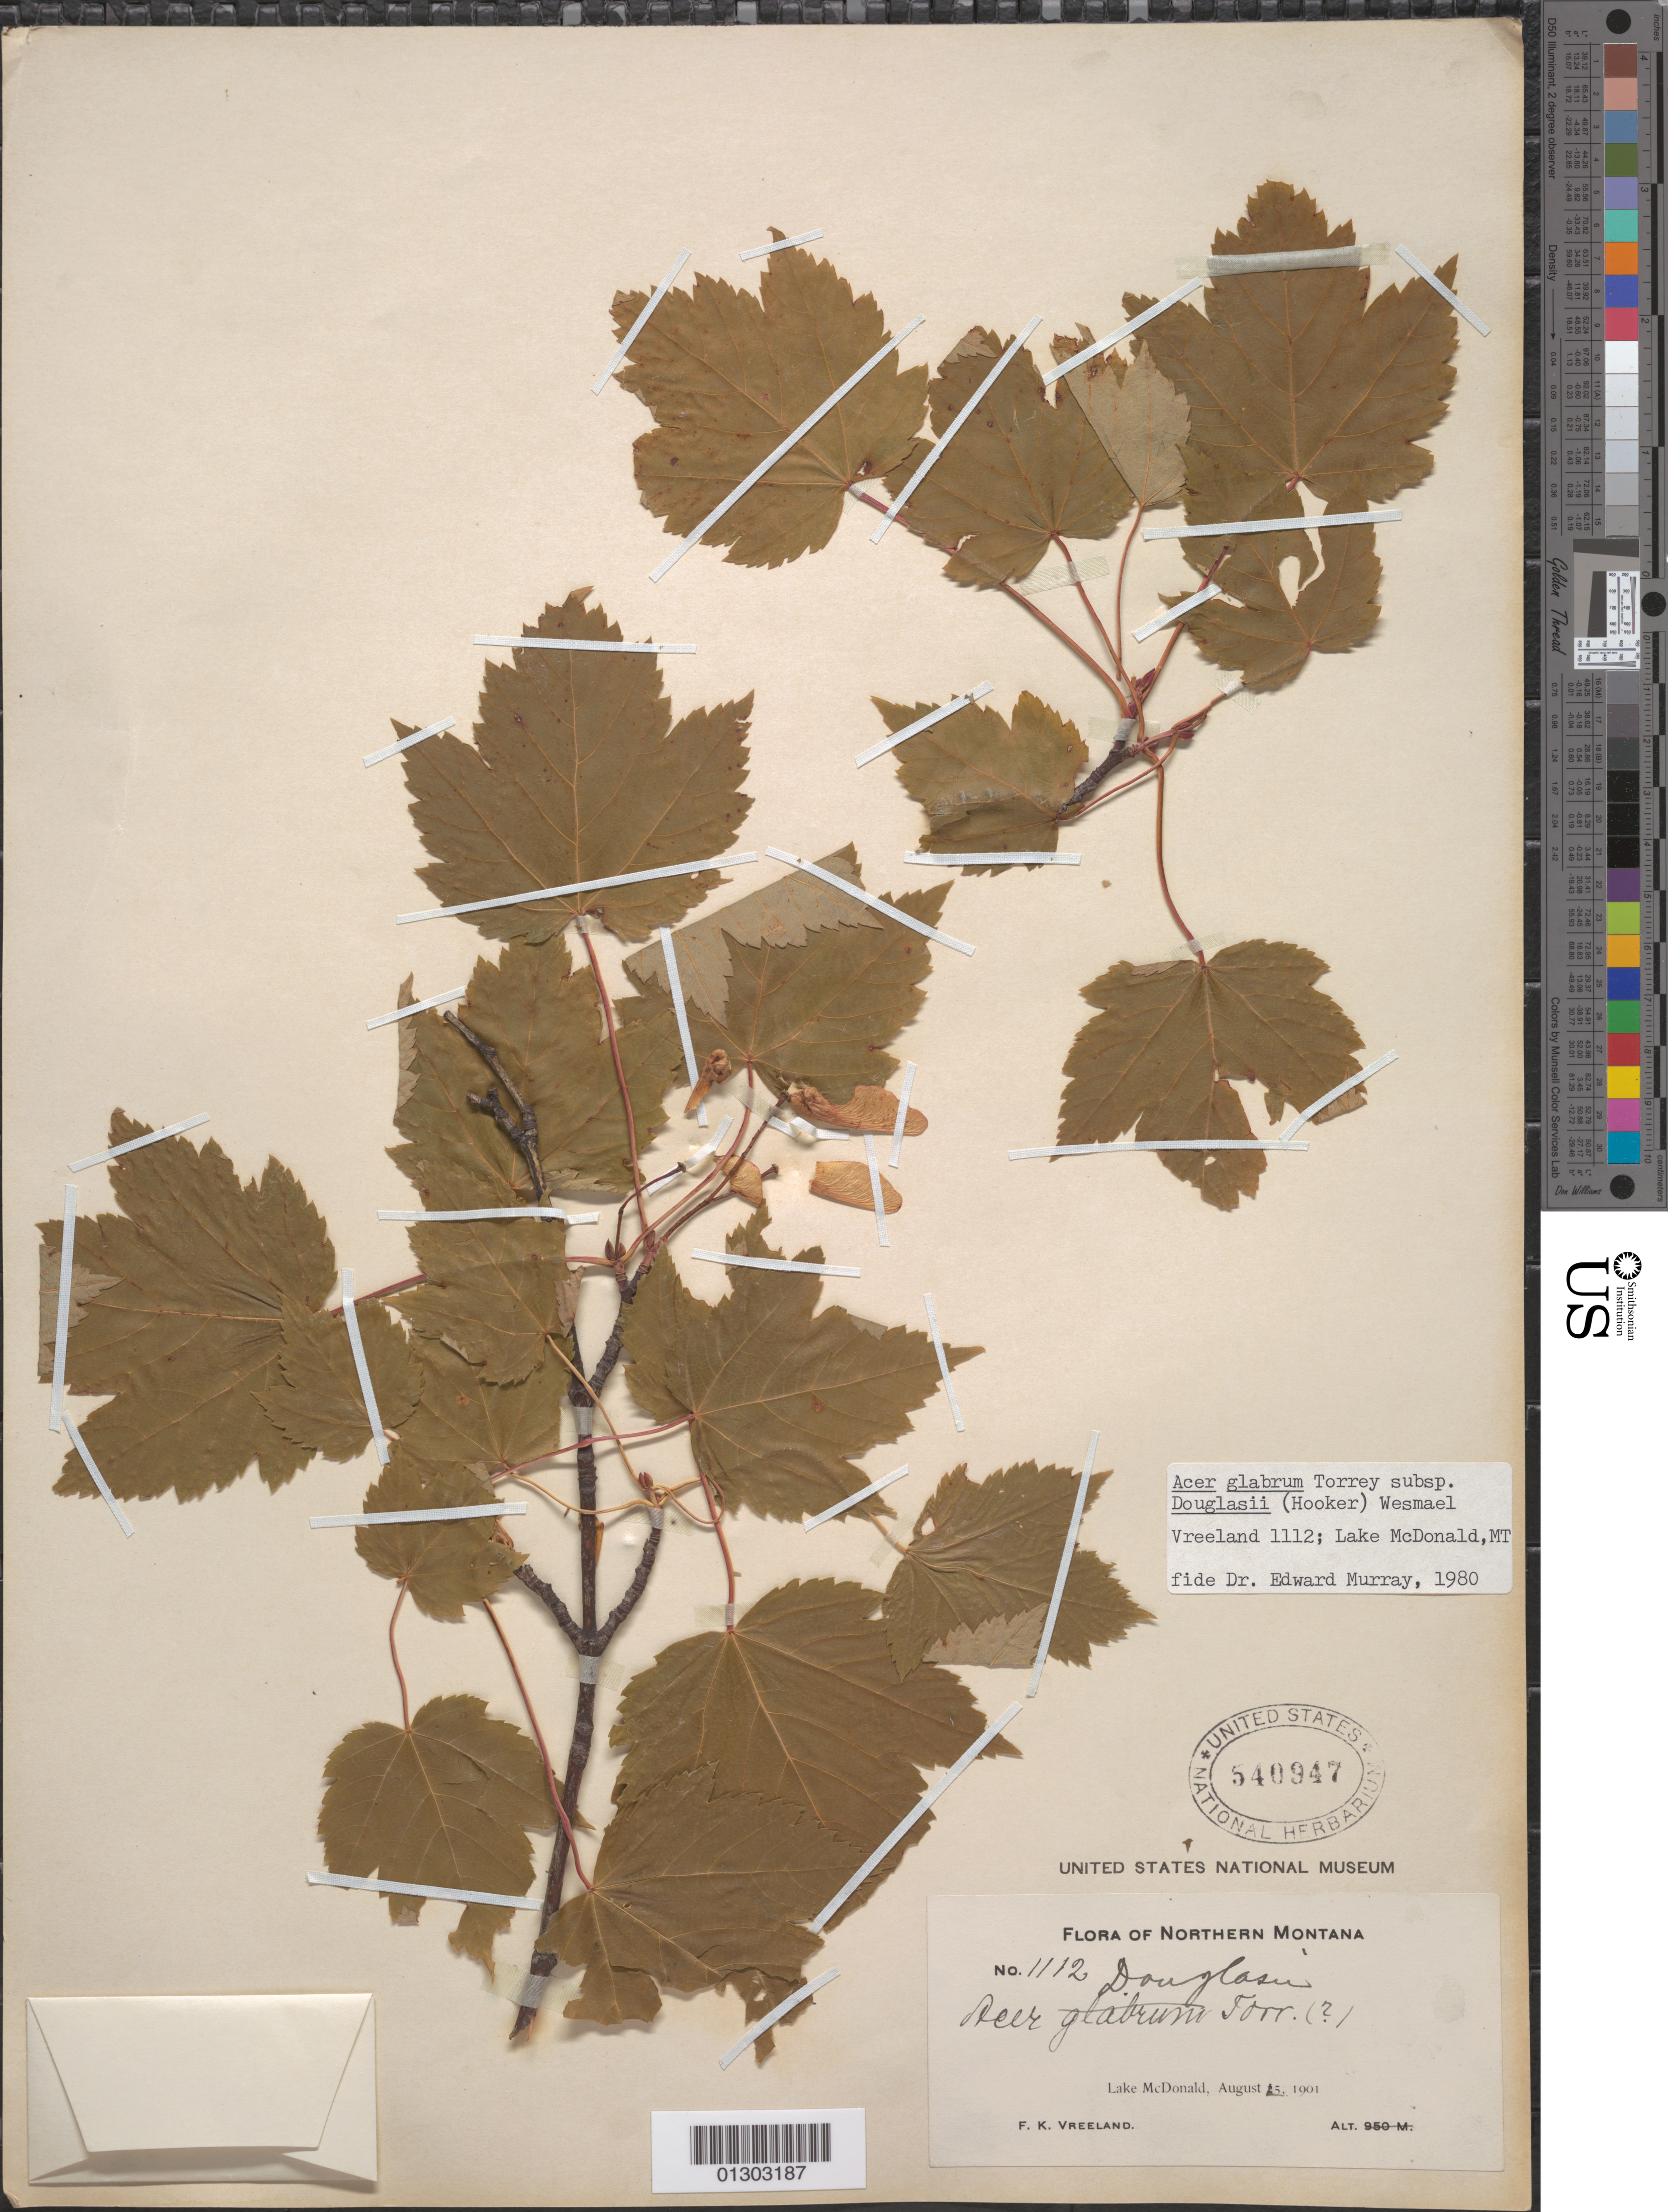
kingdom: Plantae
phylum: Tracheophyta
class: Magnoliopsida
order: Sapindales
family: Sapindaceae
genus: Acer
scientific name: Acer glabrum var. douglasii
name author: (Hook.) Dippel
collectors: F. Vreeland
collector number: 1112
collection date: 1901-08-25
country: United States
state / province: Montana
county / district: Flathead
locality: Lake McDonald.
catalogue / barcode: US 540947